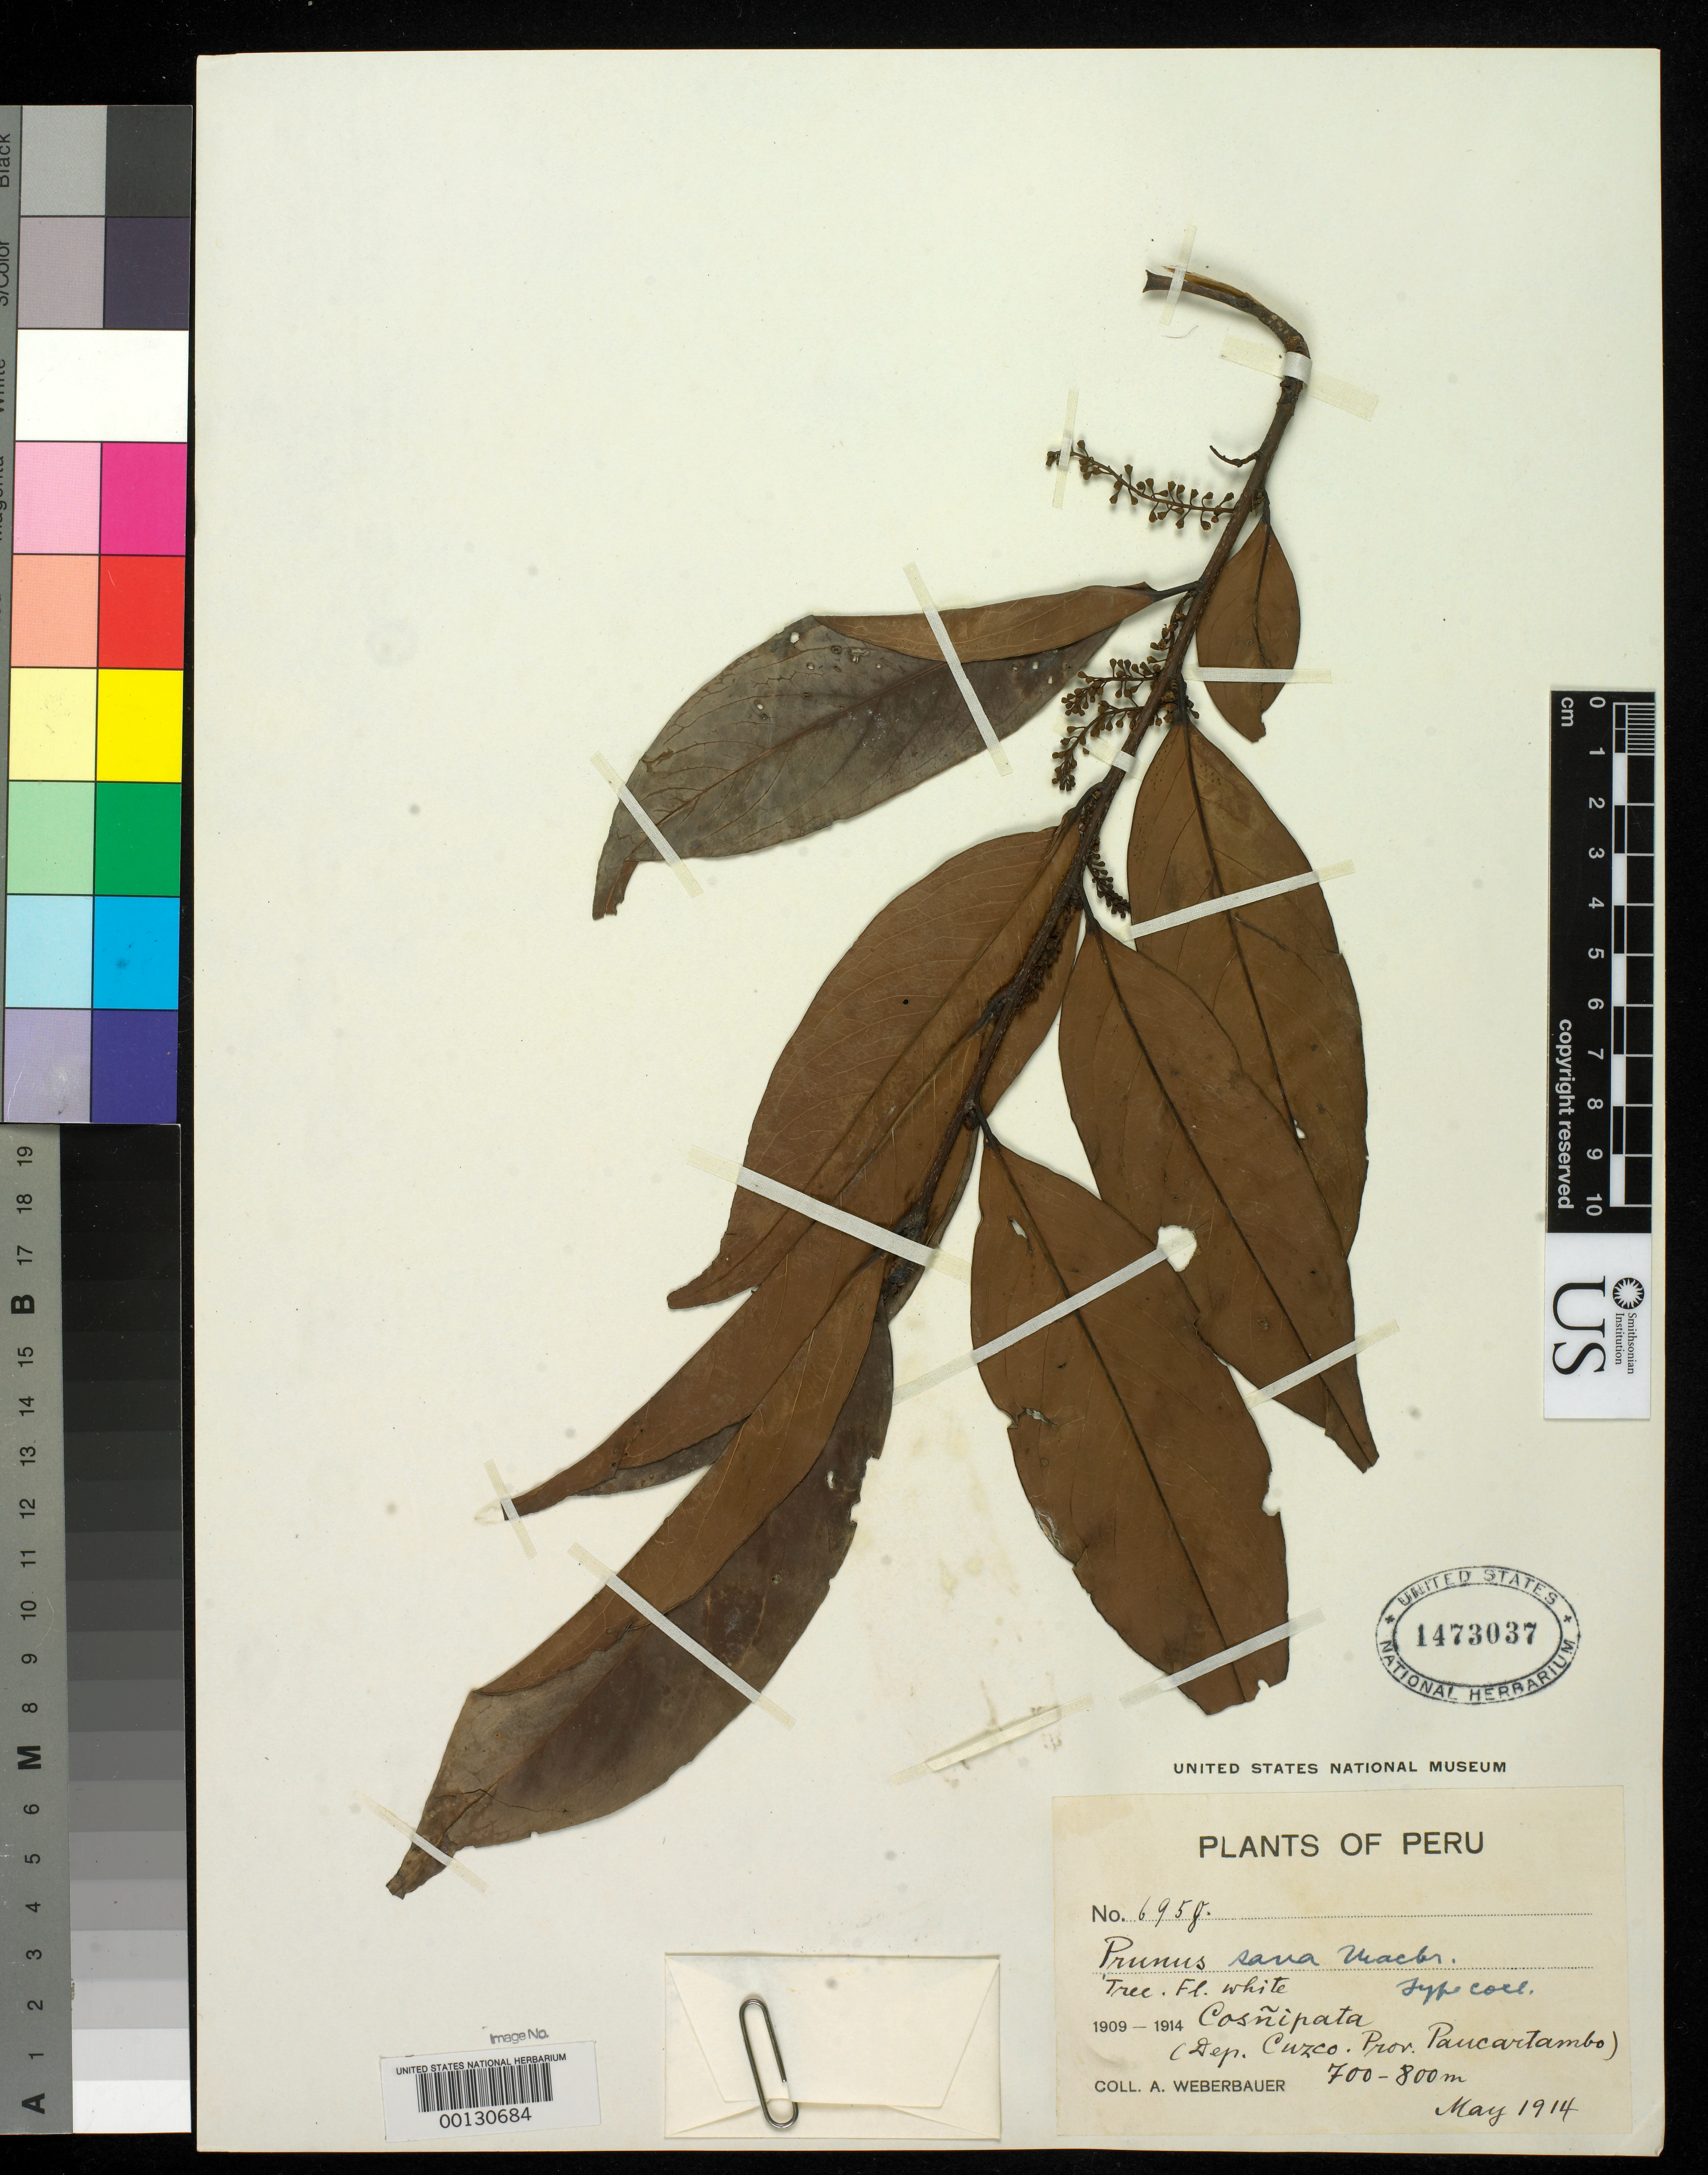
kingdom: Plantae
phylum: Tracheophyta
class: Magnoliopsida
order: Rosales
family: Rosaceae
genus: Prunus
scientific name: Prunus sana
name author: J.F. Macbr.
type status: Isotype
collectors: A. Weberbauer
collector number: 6958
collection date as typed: May 1914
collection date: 1914-05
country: Peru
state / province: Cusco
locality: Cosñipata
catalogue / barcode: US 1473037